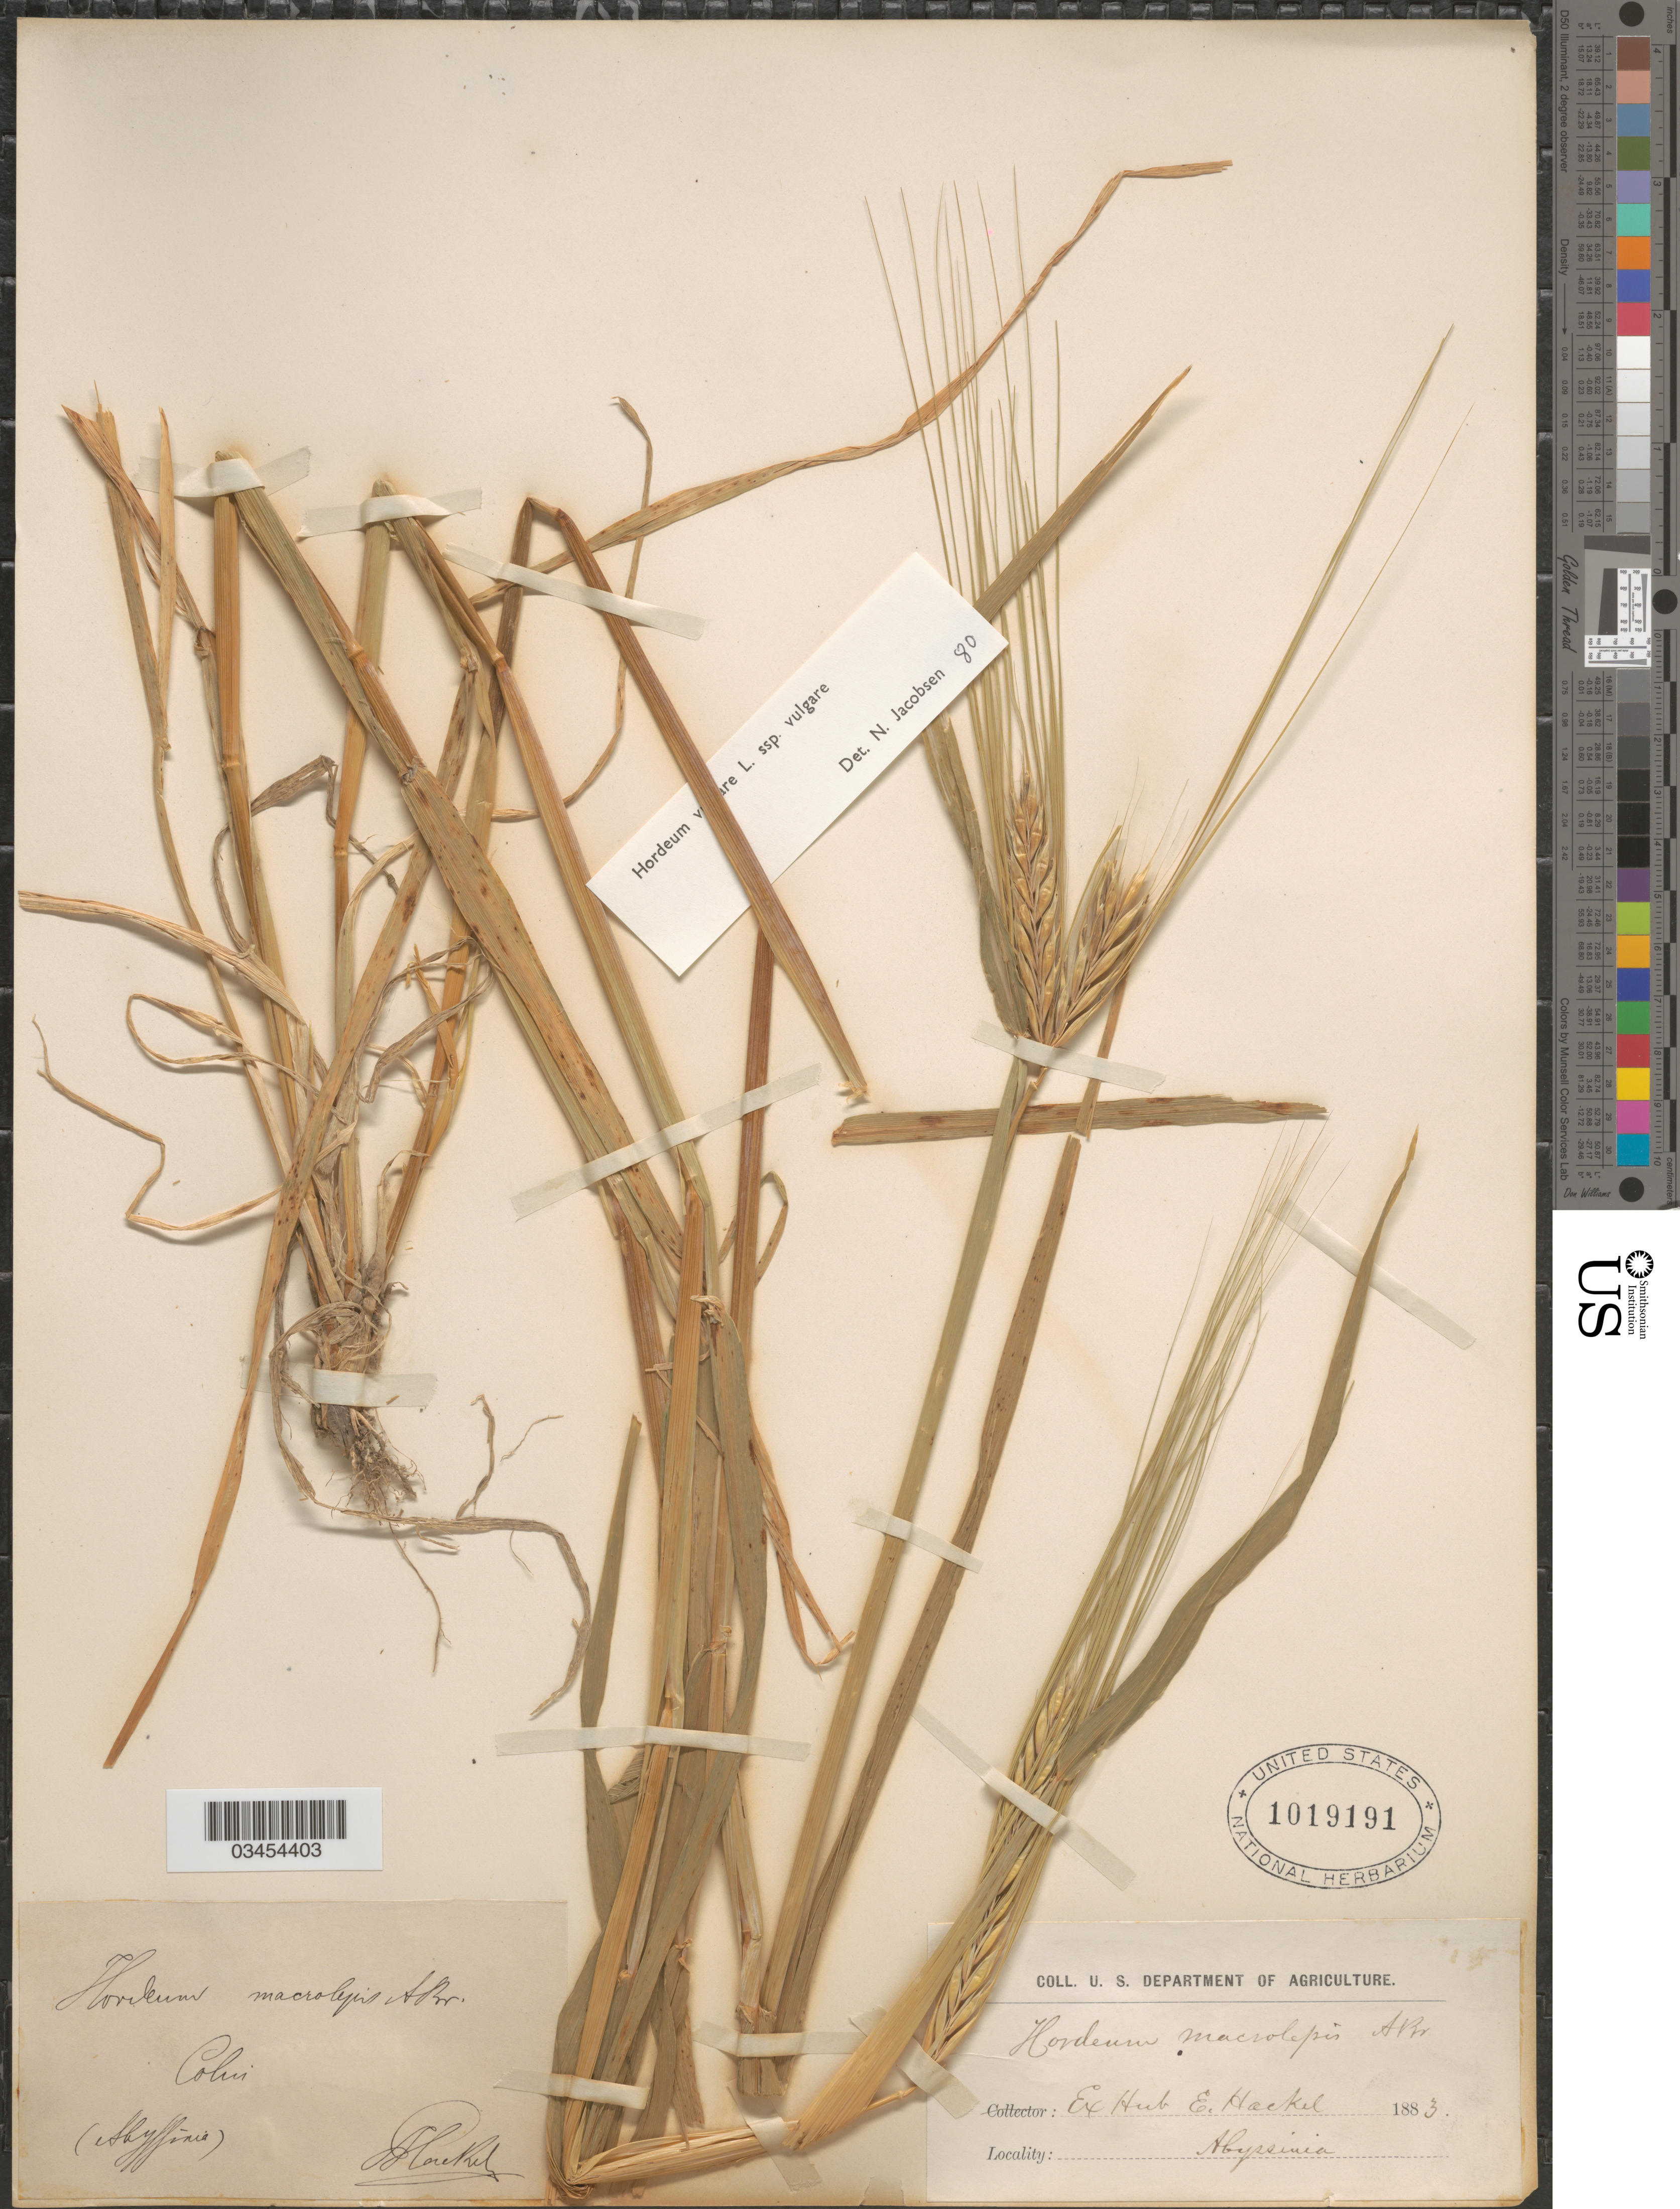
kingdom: Plantae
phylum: Tracheophyta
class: Liliopsida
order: Poales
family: Poaceae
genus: Hordeum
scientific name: Hordeum vulgare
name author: L.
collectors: E. Hackel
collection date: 1883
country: Ethiopia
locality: Colin (Abyssinia).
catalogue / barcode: US 1019191